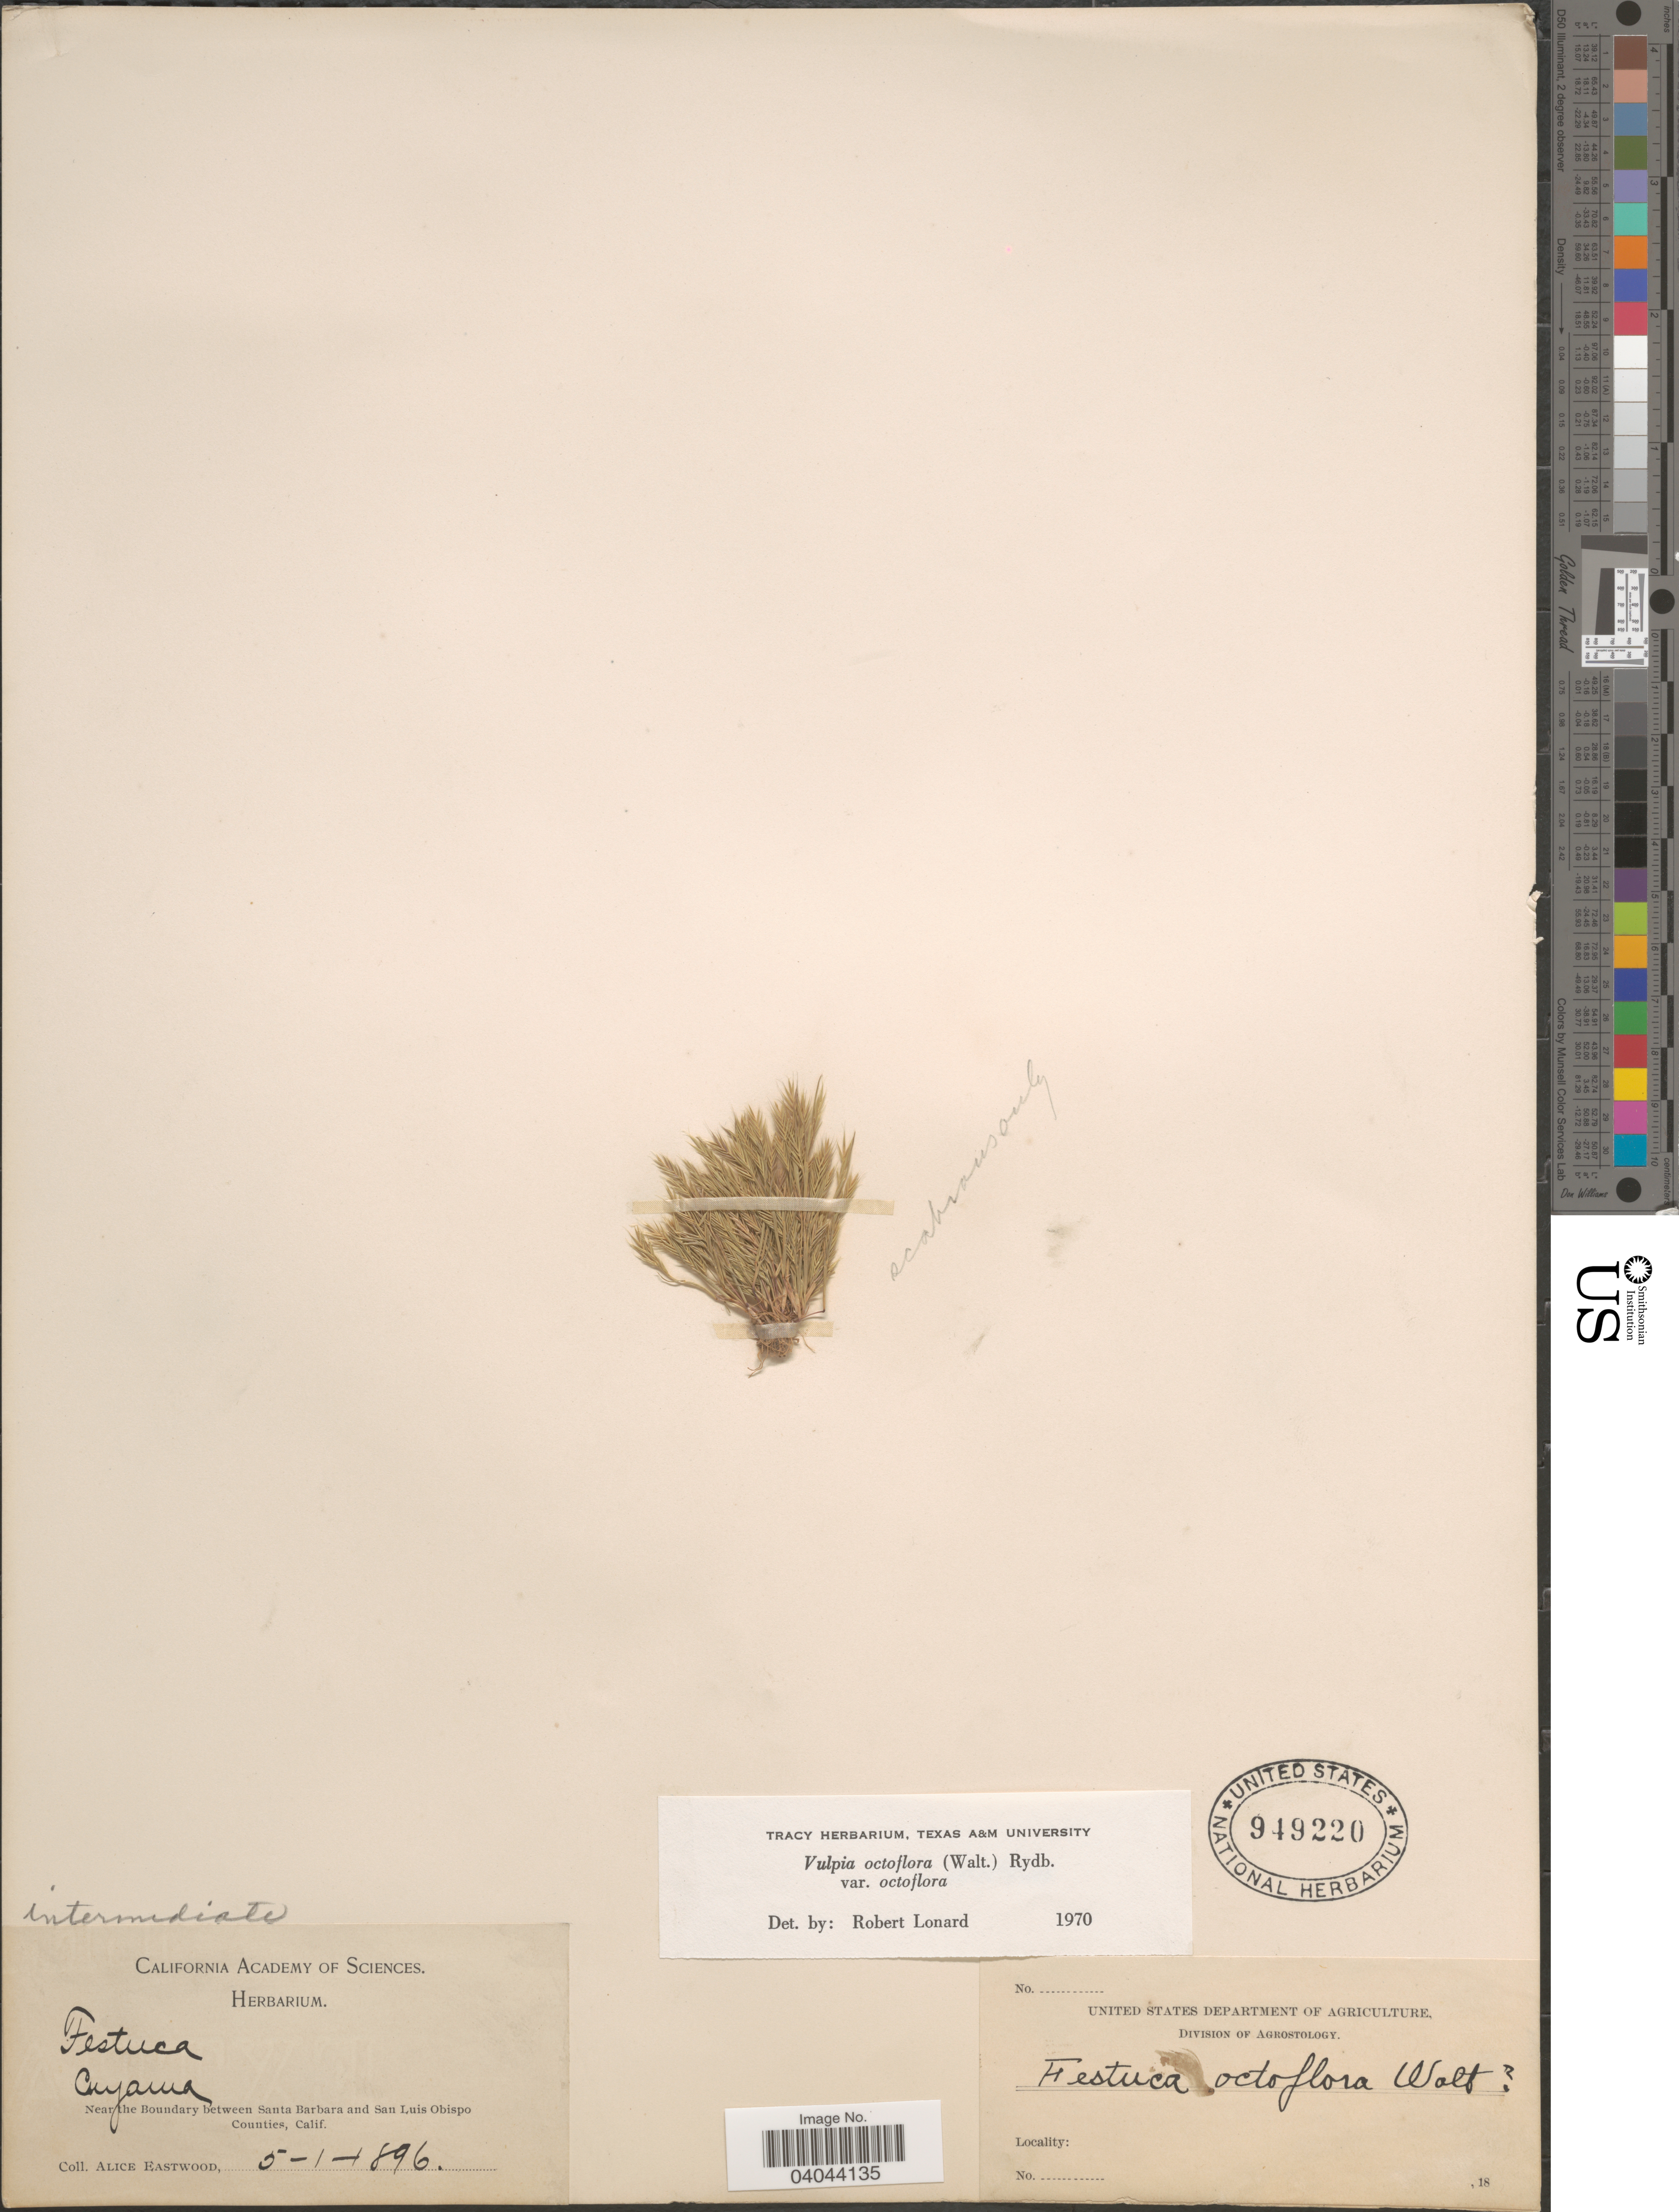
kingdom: Plantae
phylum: Tracheophyta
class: Liliopsida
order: Poales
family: Poaceae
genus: Festuca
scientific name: Festuca octoflora var. octoflora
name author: Walter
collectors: A. Eastwood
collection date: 1896-05-01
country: United States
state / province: California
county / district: Santa Barbara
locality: Near the Boundary between Santa Barbara and San Luis Obispo Counties.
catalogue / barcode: US 949220